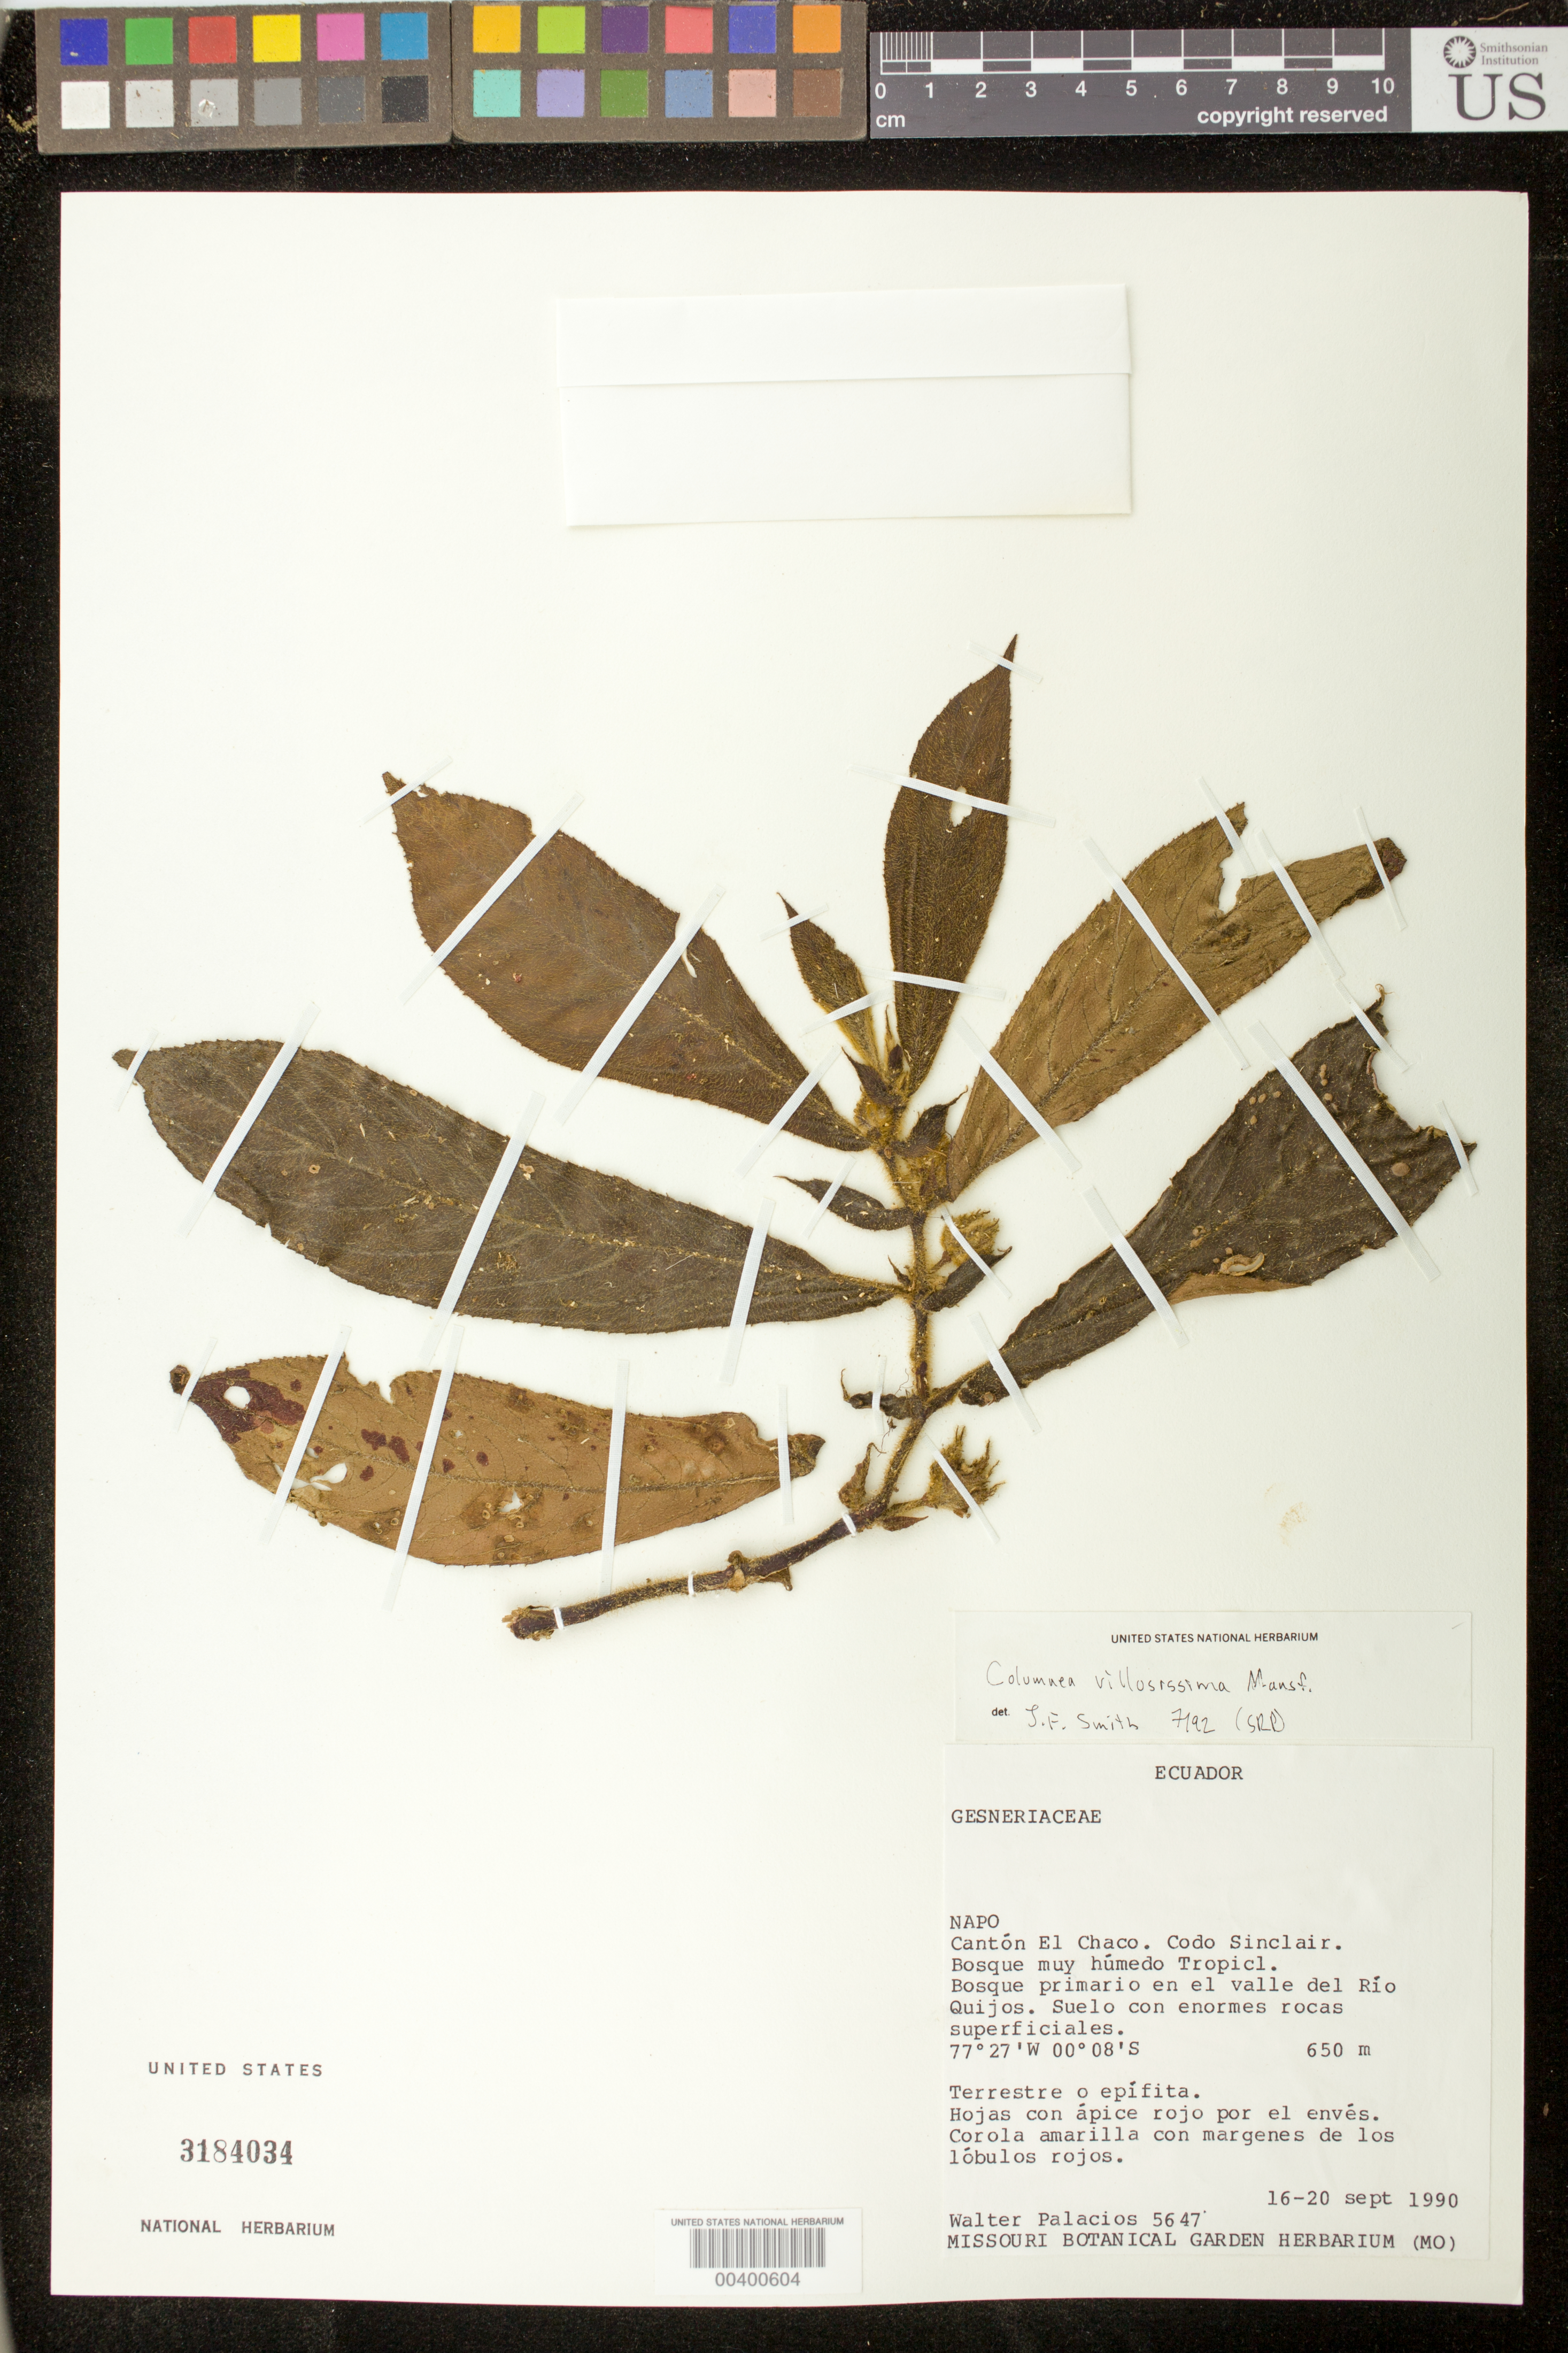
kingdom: Plantae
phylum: Tracheophyta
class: Magnoliopsida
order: Lamiales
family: Gesneriaceae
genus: Columnea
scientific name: Columnea villosissima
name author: Mansf.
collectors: W. Palacios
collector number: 5647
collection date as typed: Sep 1990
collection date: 1990-09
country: Ecuador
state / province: Napo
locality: El Chaco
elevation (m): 198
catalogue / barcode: US 3184034